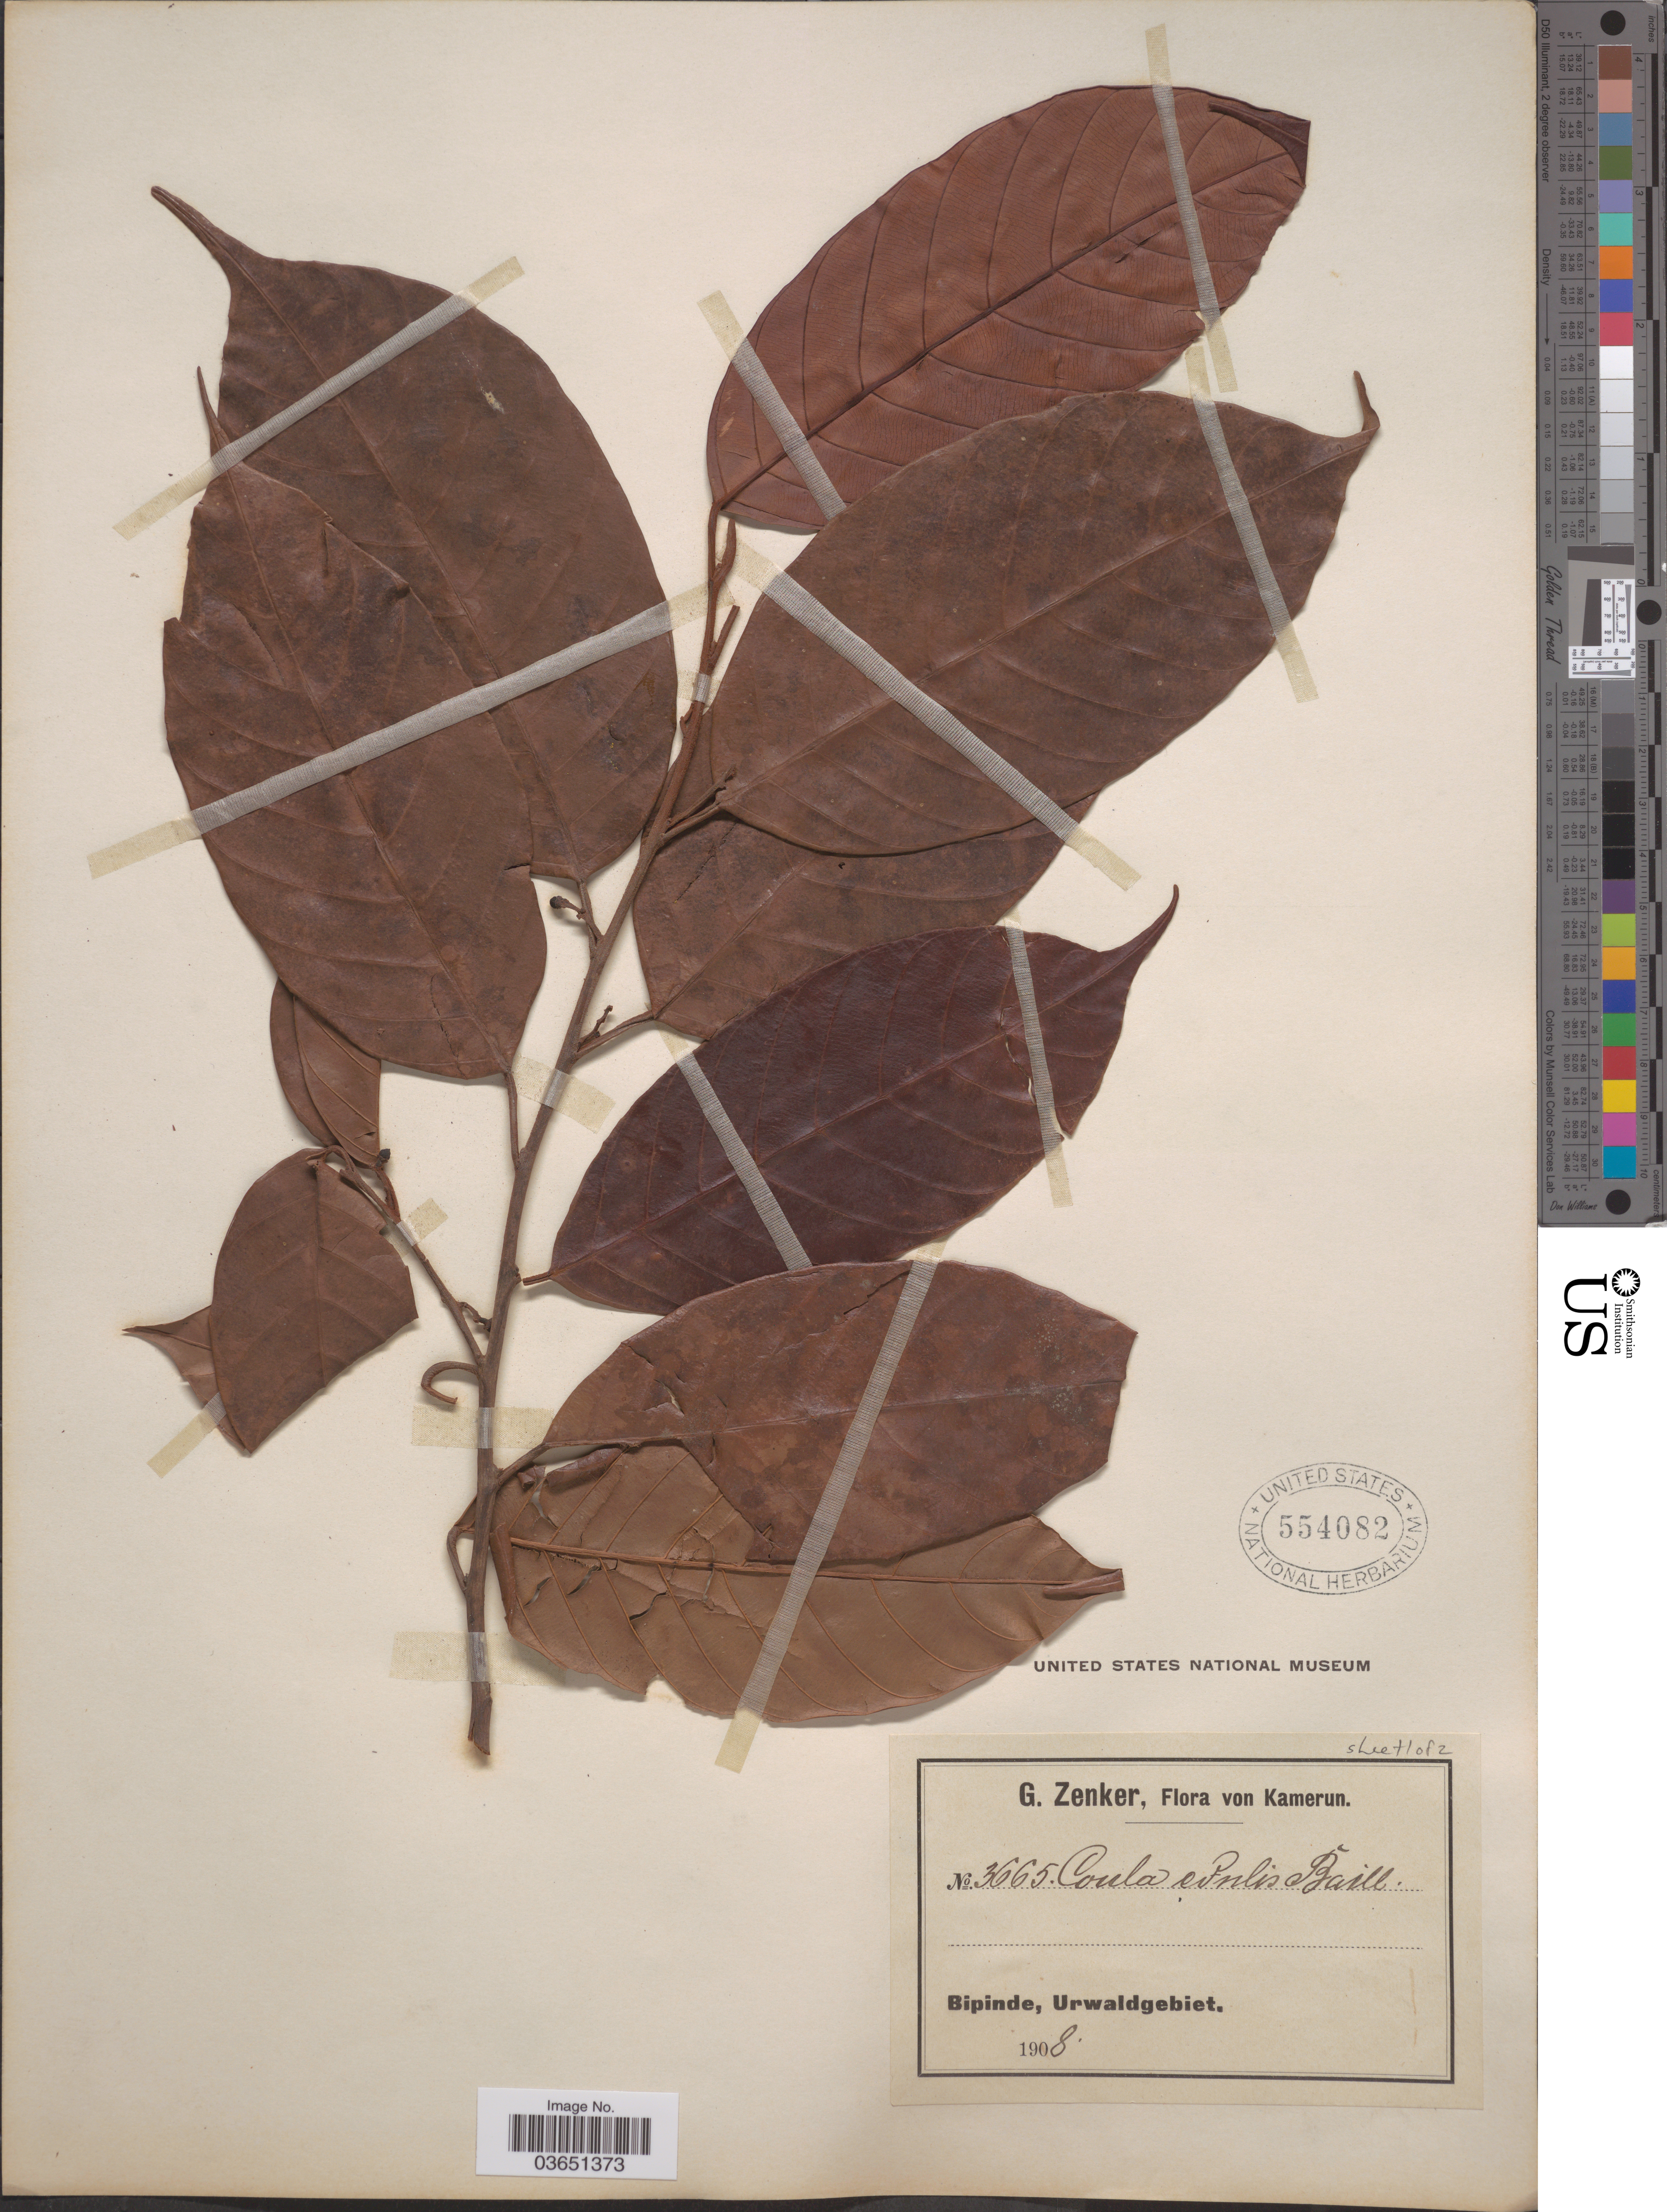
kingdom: Plantae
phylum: Tracheophyta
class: Magnoliopsida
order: Santalales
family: Coulaceae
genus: Coula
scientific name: Coula edulis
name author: Baill.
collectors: G. A. Zenker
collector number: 3665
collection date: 1908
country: Cameroon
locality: Bipinde, Urwaldgebiet.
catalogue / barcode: US 554082